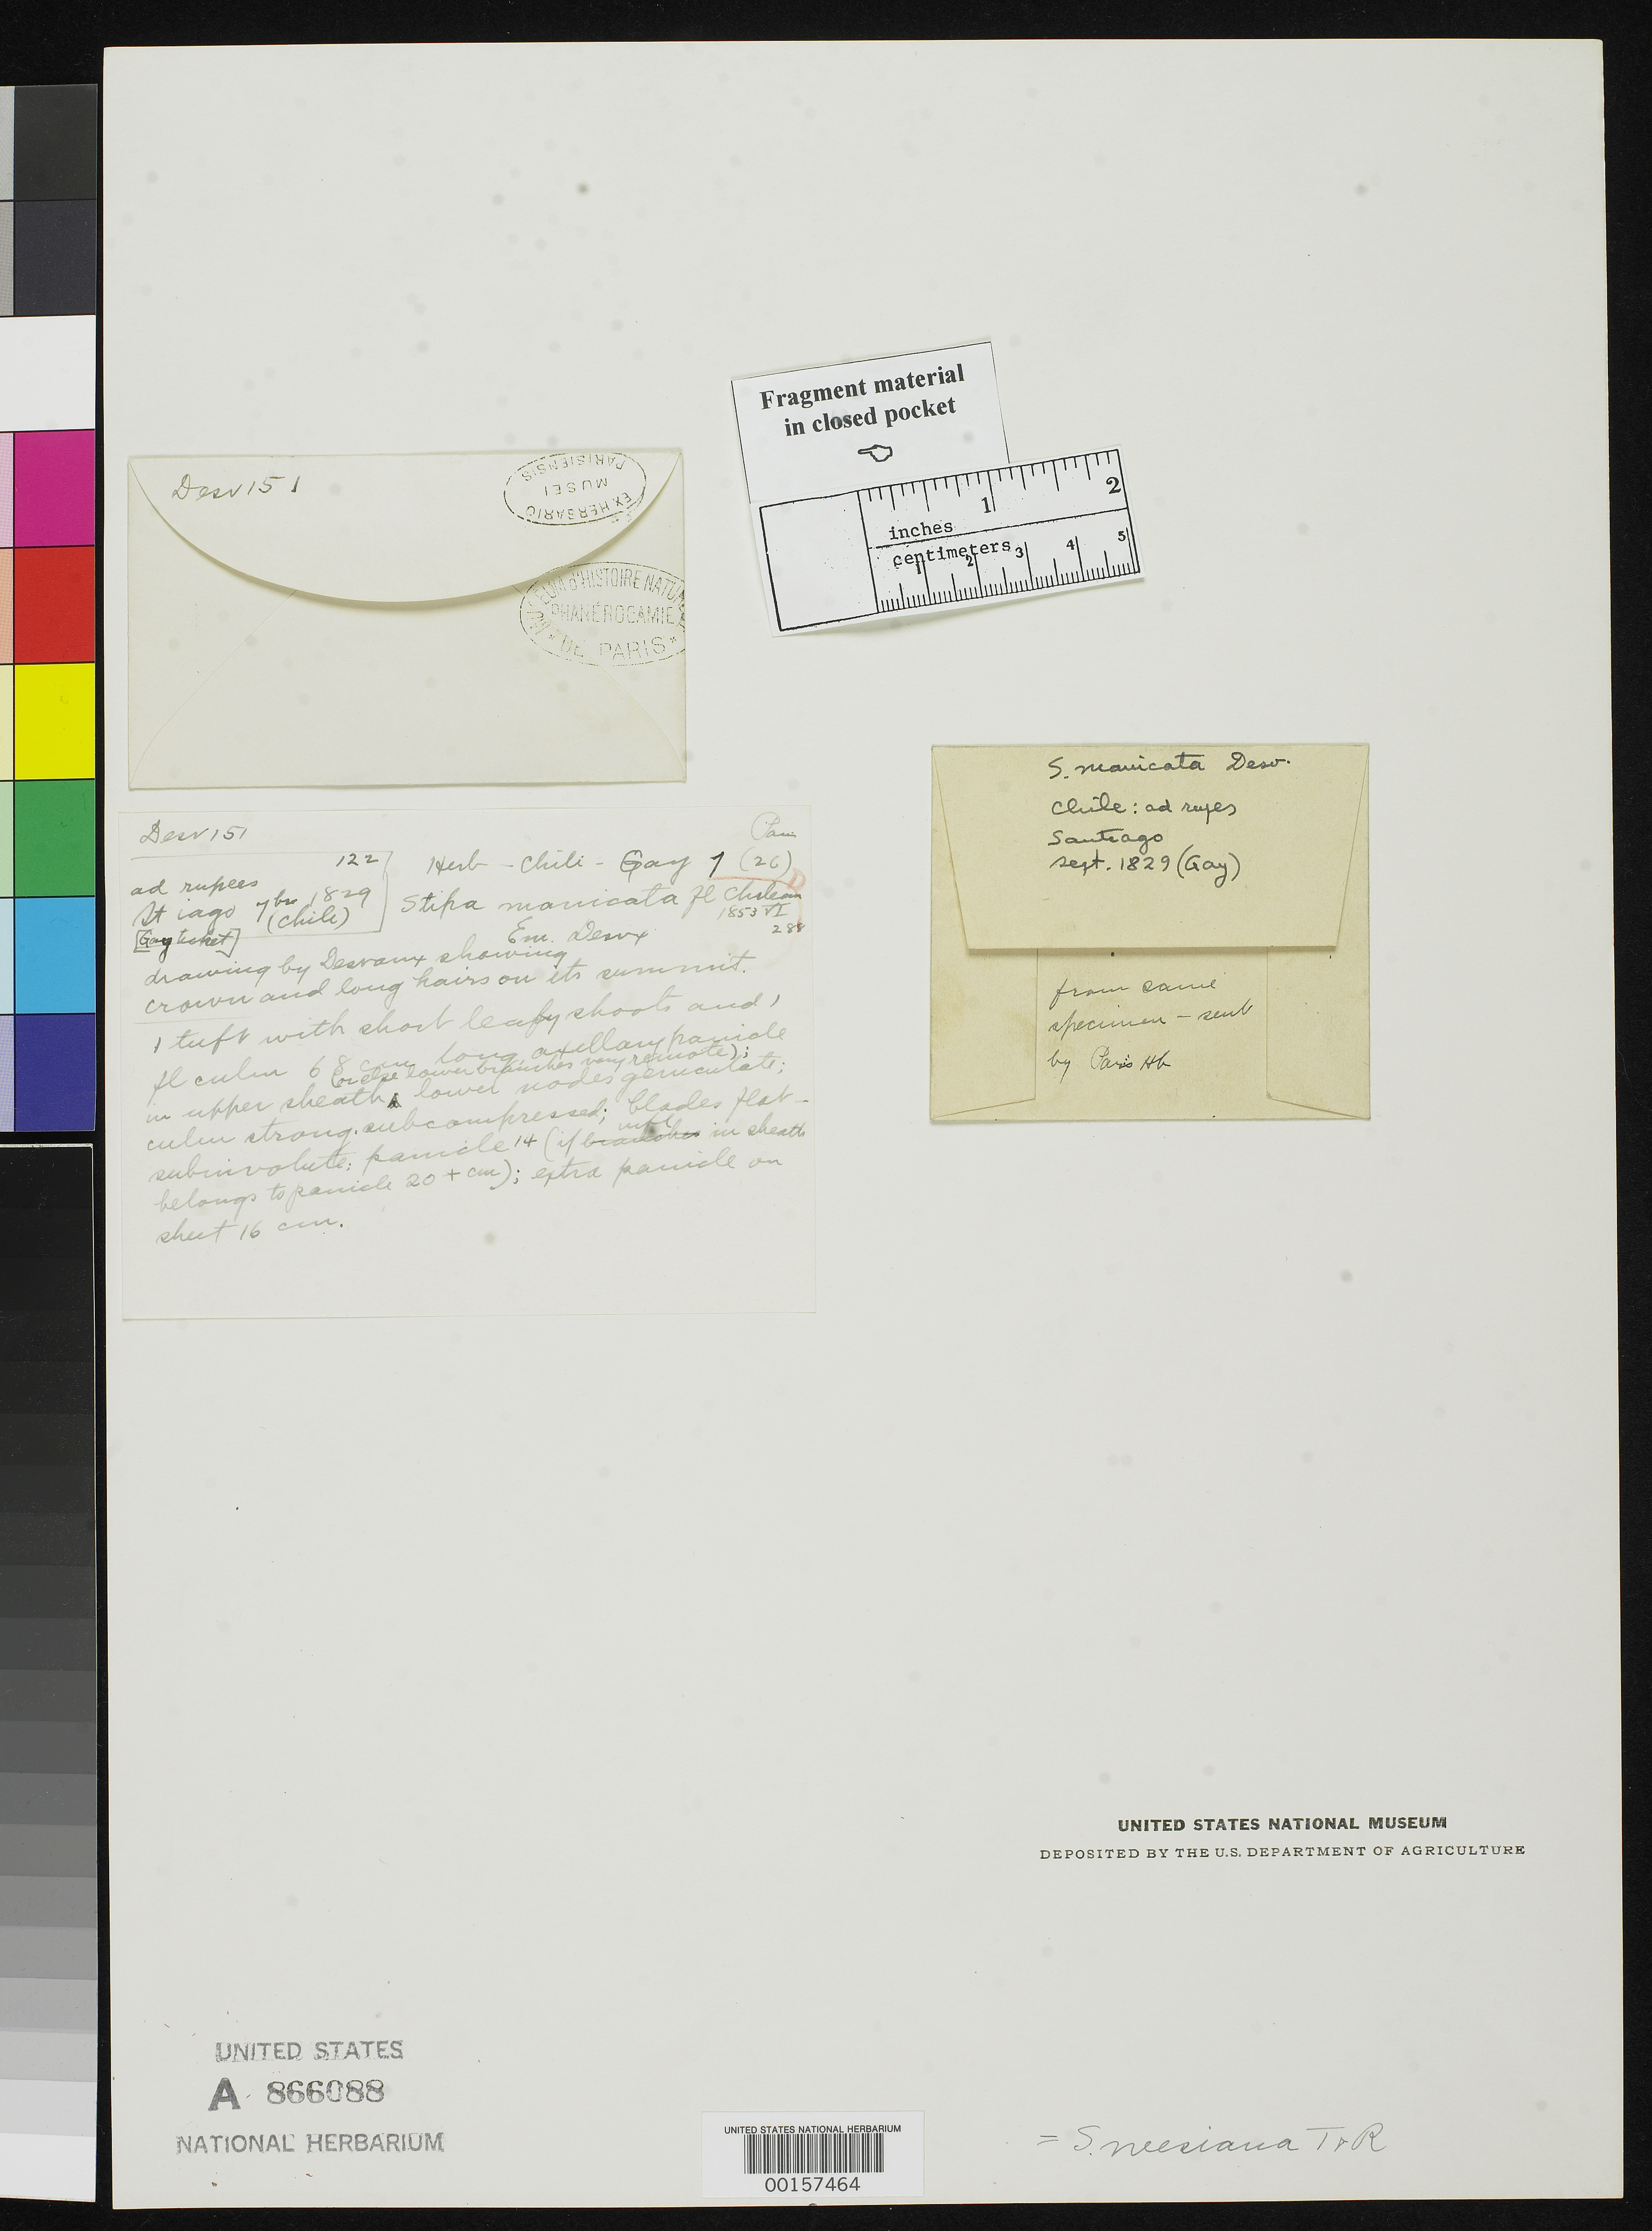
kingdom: Plantae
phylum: Tracheophyta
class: Liliopsida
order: Poales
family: Poaceae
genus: Stipa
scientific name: Stipa manicata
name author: É. Desv. in Gay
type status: Type Fragment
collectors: C. Gay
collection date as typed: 1829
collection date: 1829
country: Chile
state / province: Región Metropolitana (RM)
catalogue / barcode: US 866088A